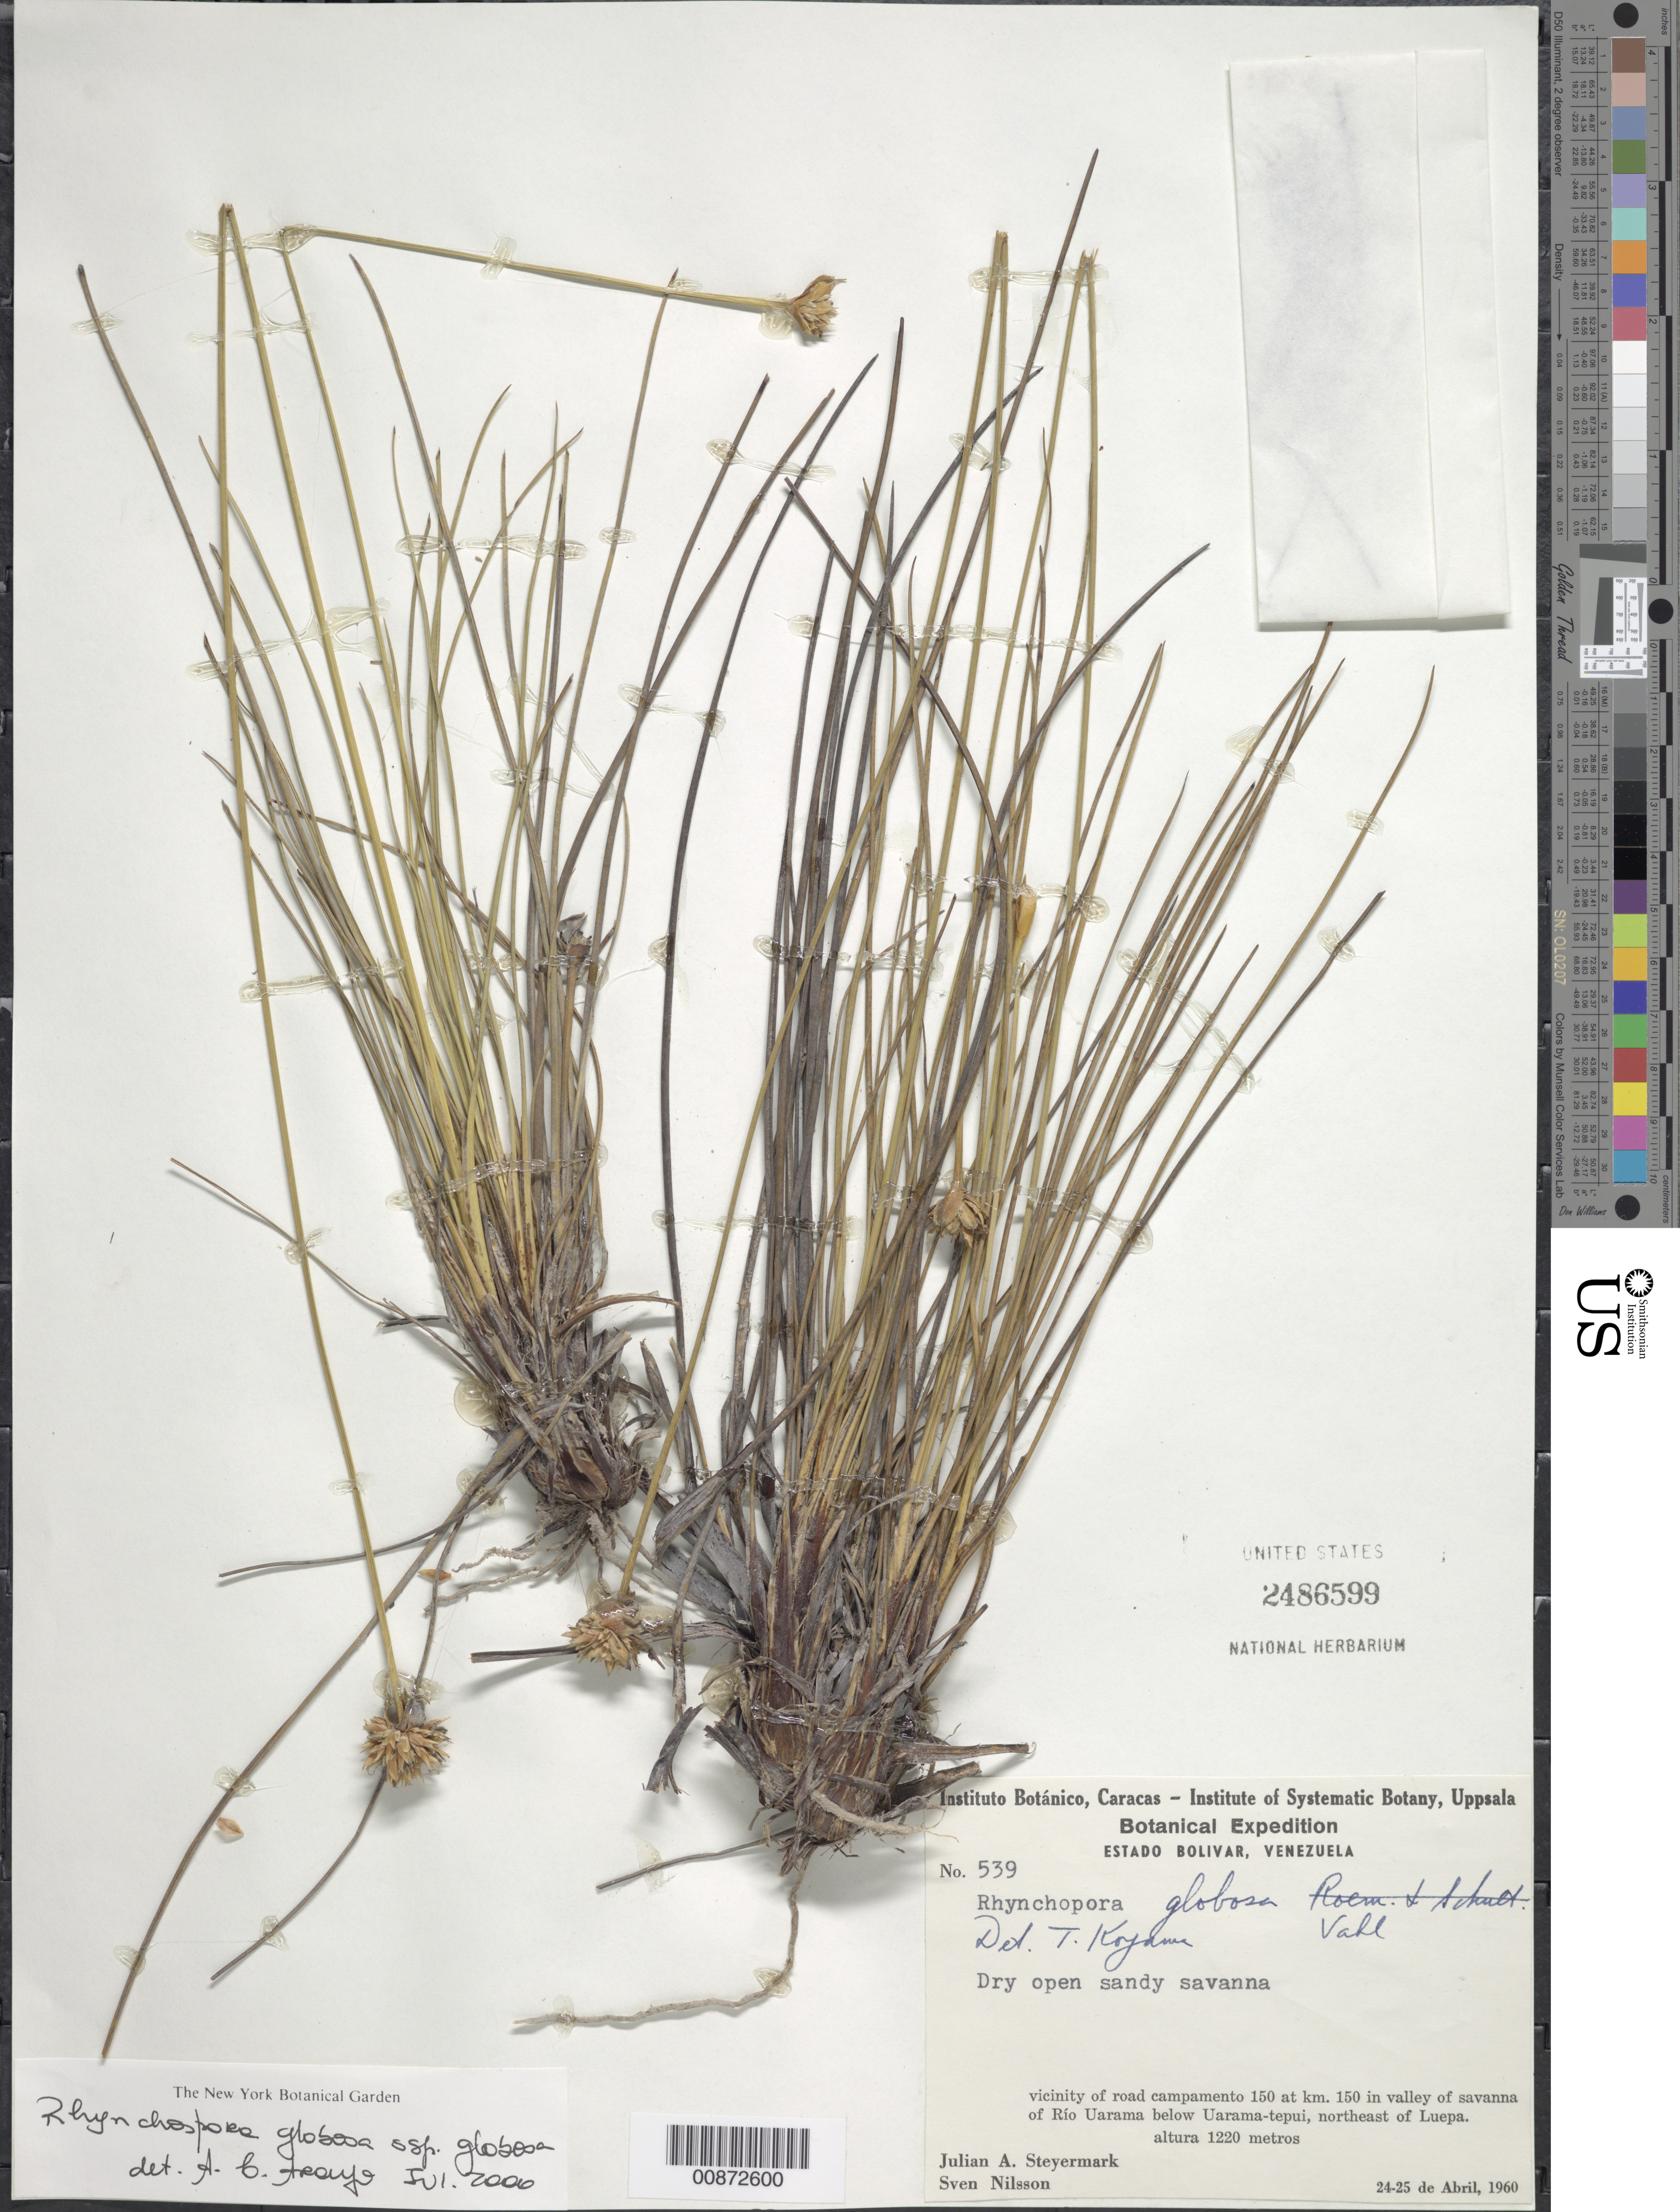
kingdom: Plantae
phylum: Tracheophyta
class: Liliopsida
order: Poales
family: Cyperaceae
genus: Rhynchospora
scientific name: Rhynchospora globosa subsp. globosa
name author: (Kunth) Roem. & Schult.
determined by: Araújo, A. C.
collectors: J. Steyermark & S. Nilsson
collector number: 60 539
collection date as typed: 24-Apr-60 to 25-Apr-60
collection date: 1960-04-24/1960-04-25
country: Venezuela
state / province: Bolívar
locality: Río Uarama, below Uarama-tepuí, NE of Luepa, vic. of road campamento 150 at km 150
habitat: Dry open savanna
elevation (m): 1220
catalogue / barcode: US 2486599